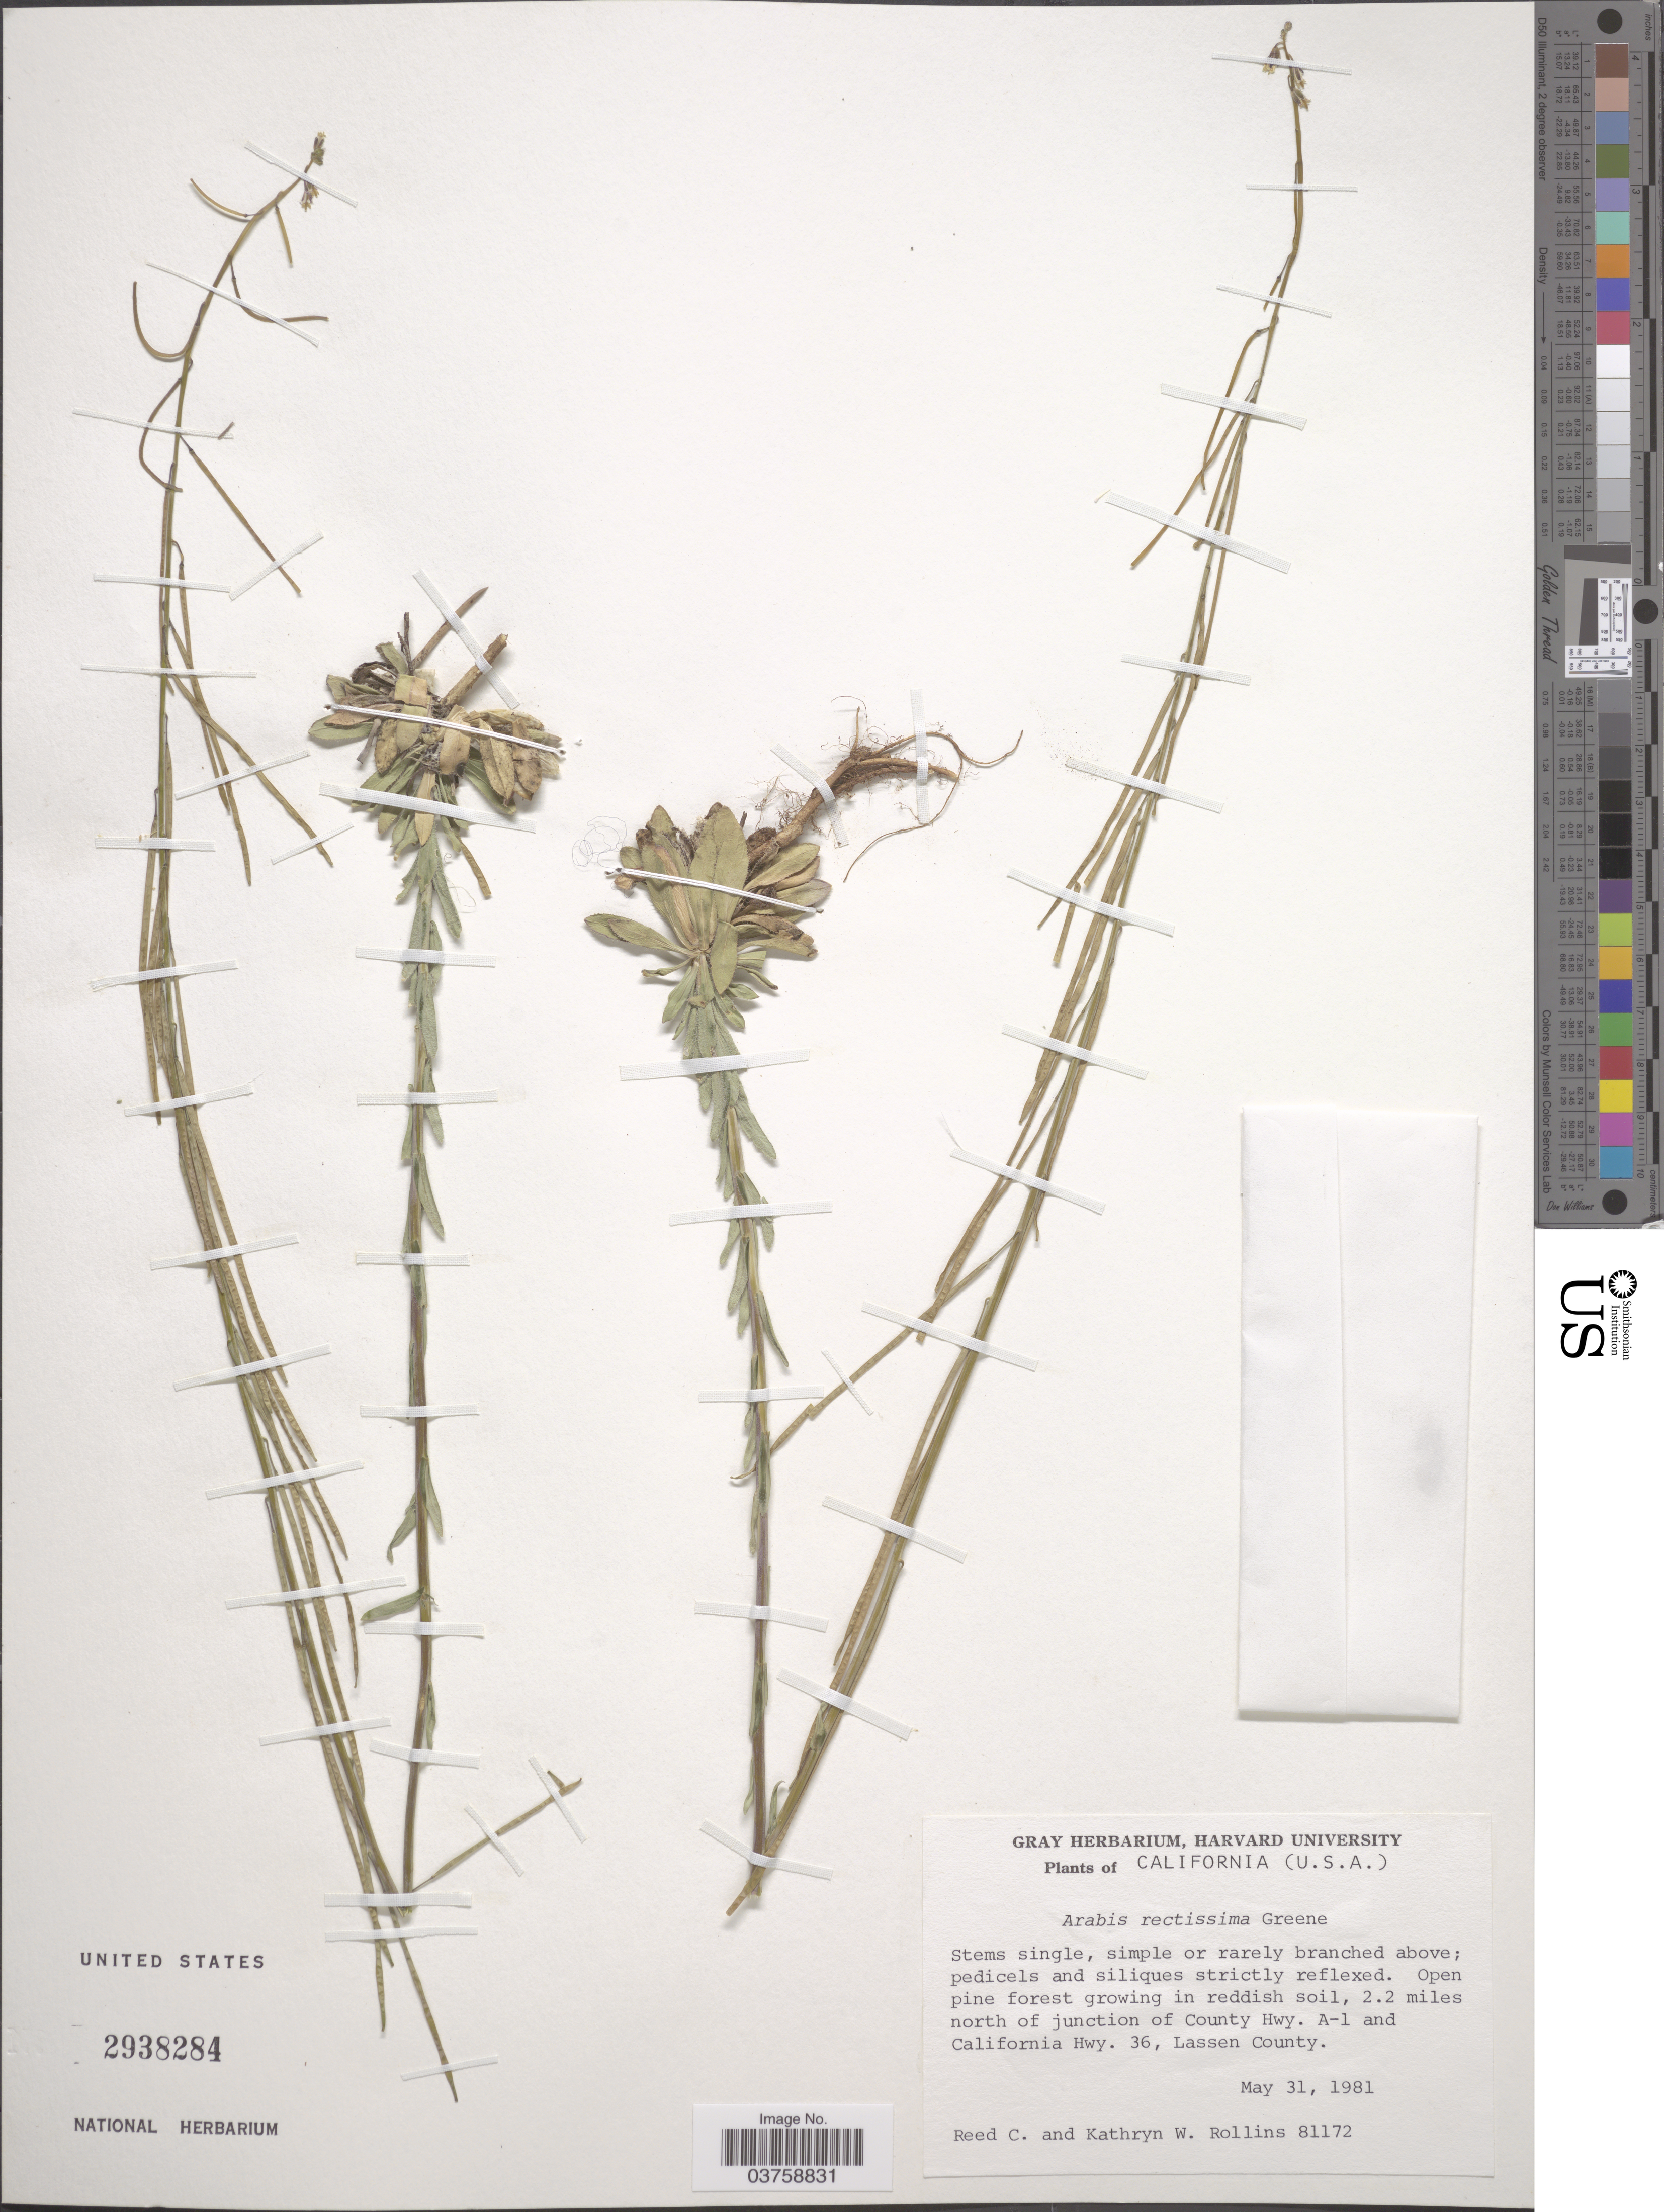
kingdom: Plantae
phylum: Tracheophyta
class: Magnoliopsida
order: Brassicales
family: Brassicaceae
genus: Arabis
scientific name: Arabis rectissima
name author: Greene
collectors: R. C. Rollins & K. W. Rollins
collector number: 81172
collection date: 1981-05-31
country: United States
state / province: California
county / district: Lassen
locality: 2.2 miles north of junction of County Hwy. A-1 and California Hwy. 36, Lassen County.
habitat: open pine forest growing in reddish soil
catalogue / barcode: US 2938284